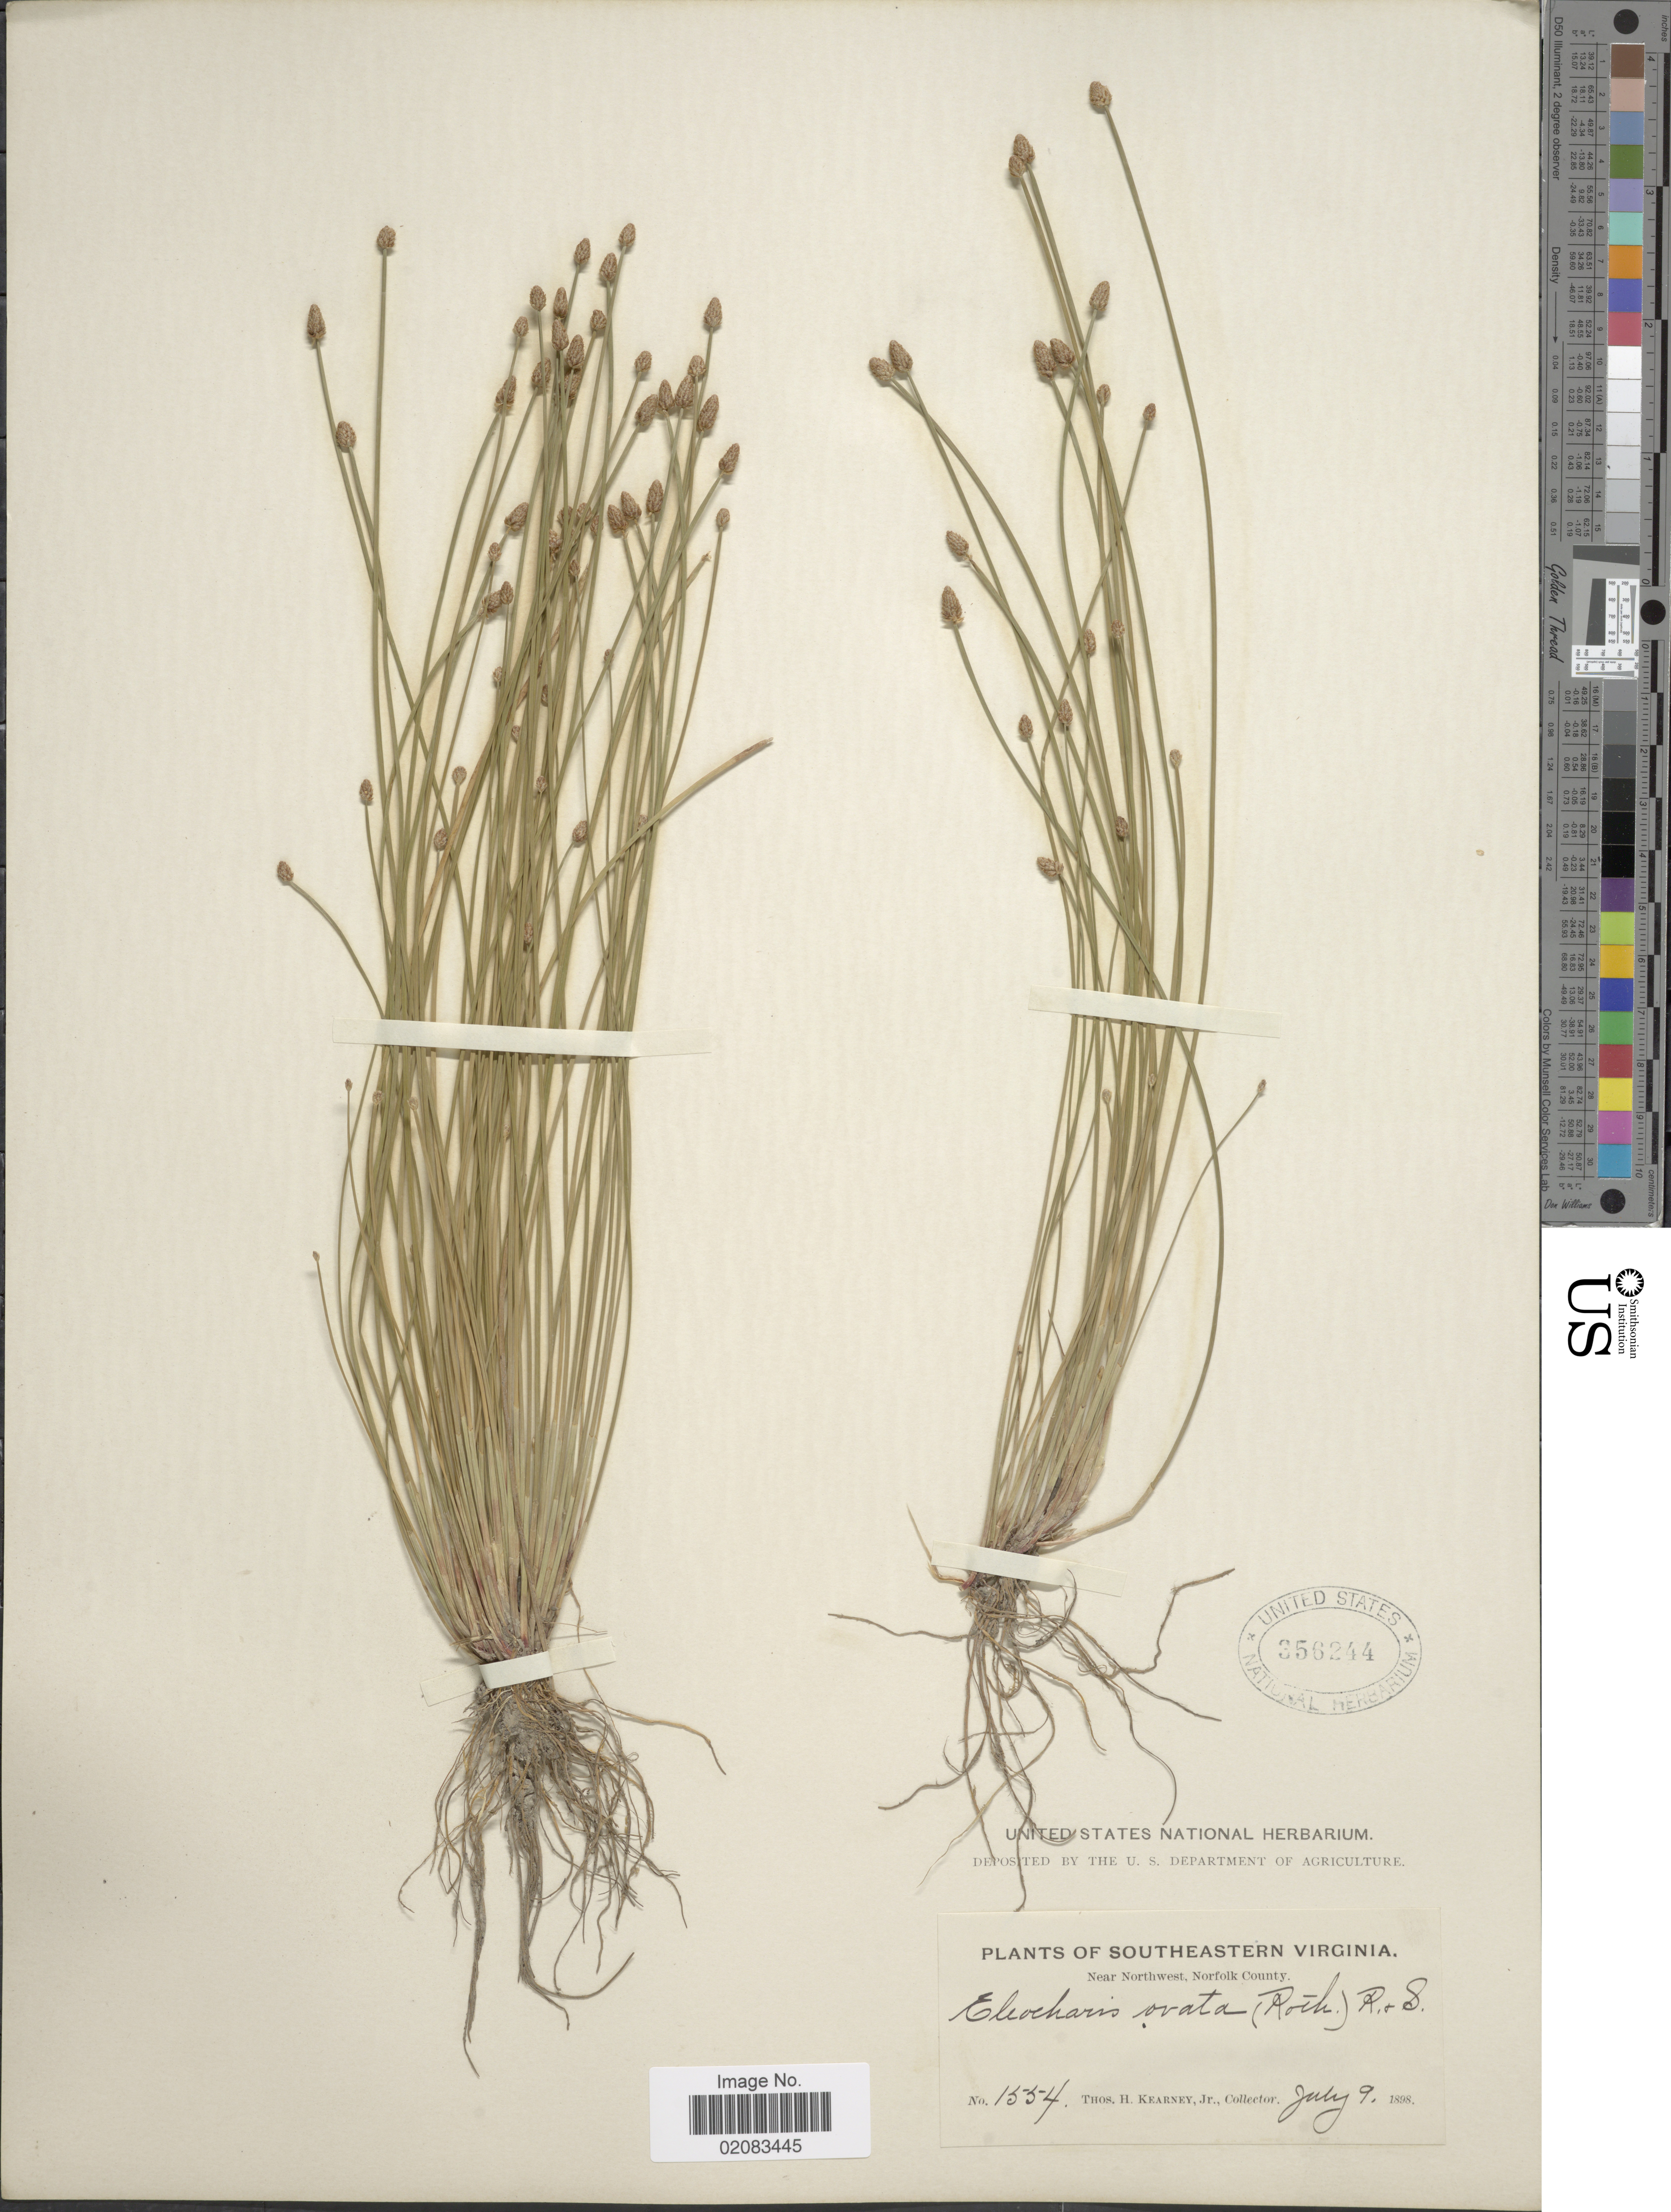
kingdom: Plantae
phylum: Tracheophyta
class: Liliopsida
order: Poales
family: Cyperaceae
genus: Eleocharis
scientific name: Eleocharis obtusa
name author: (Willd.) Schult.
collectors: T. H. Kearney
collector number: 1554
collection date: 1898-07-09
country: United States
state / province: Virginia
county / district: City of Norfolk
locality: Southeastern Virginia, Near Northwest, Norfolk County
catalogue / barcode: US 356244